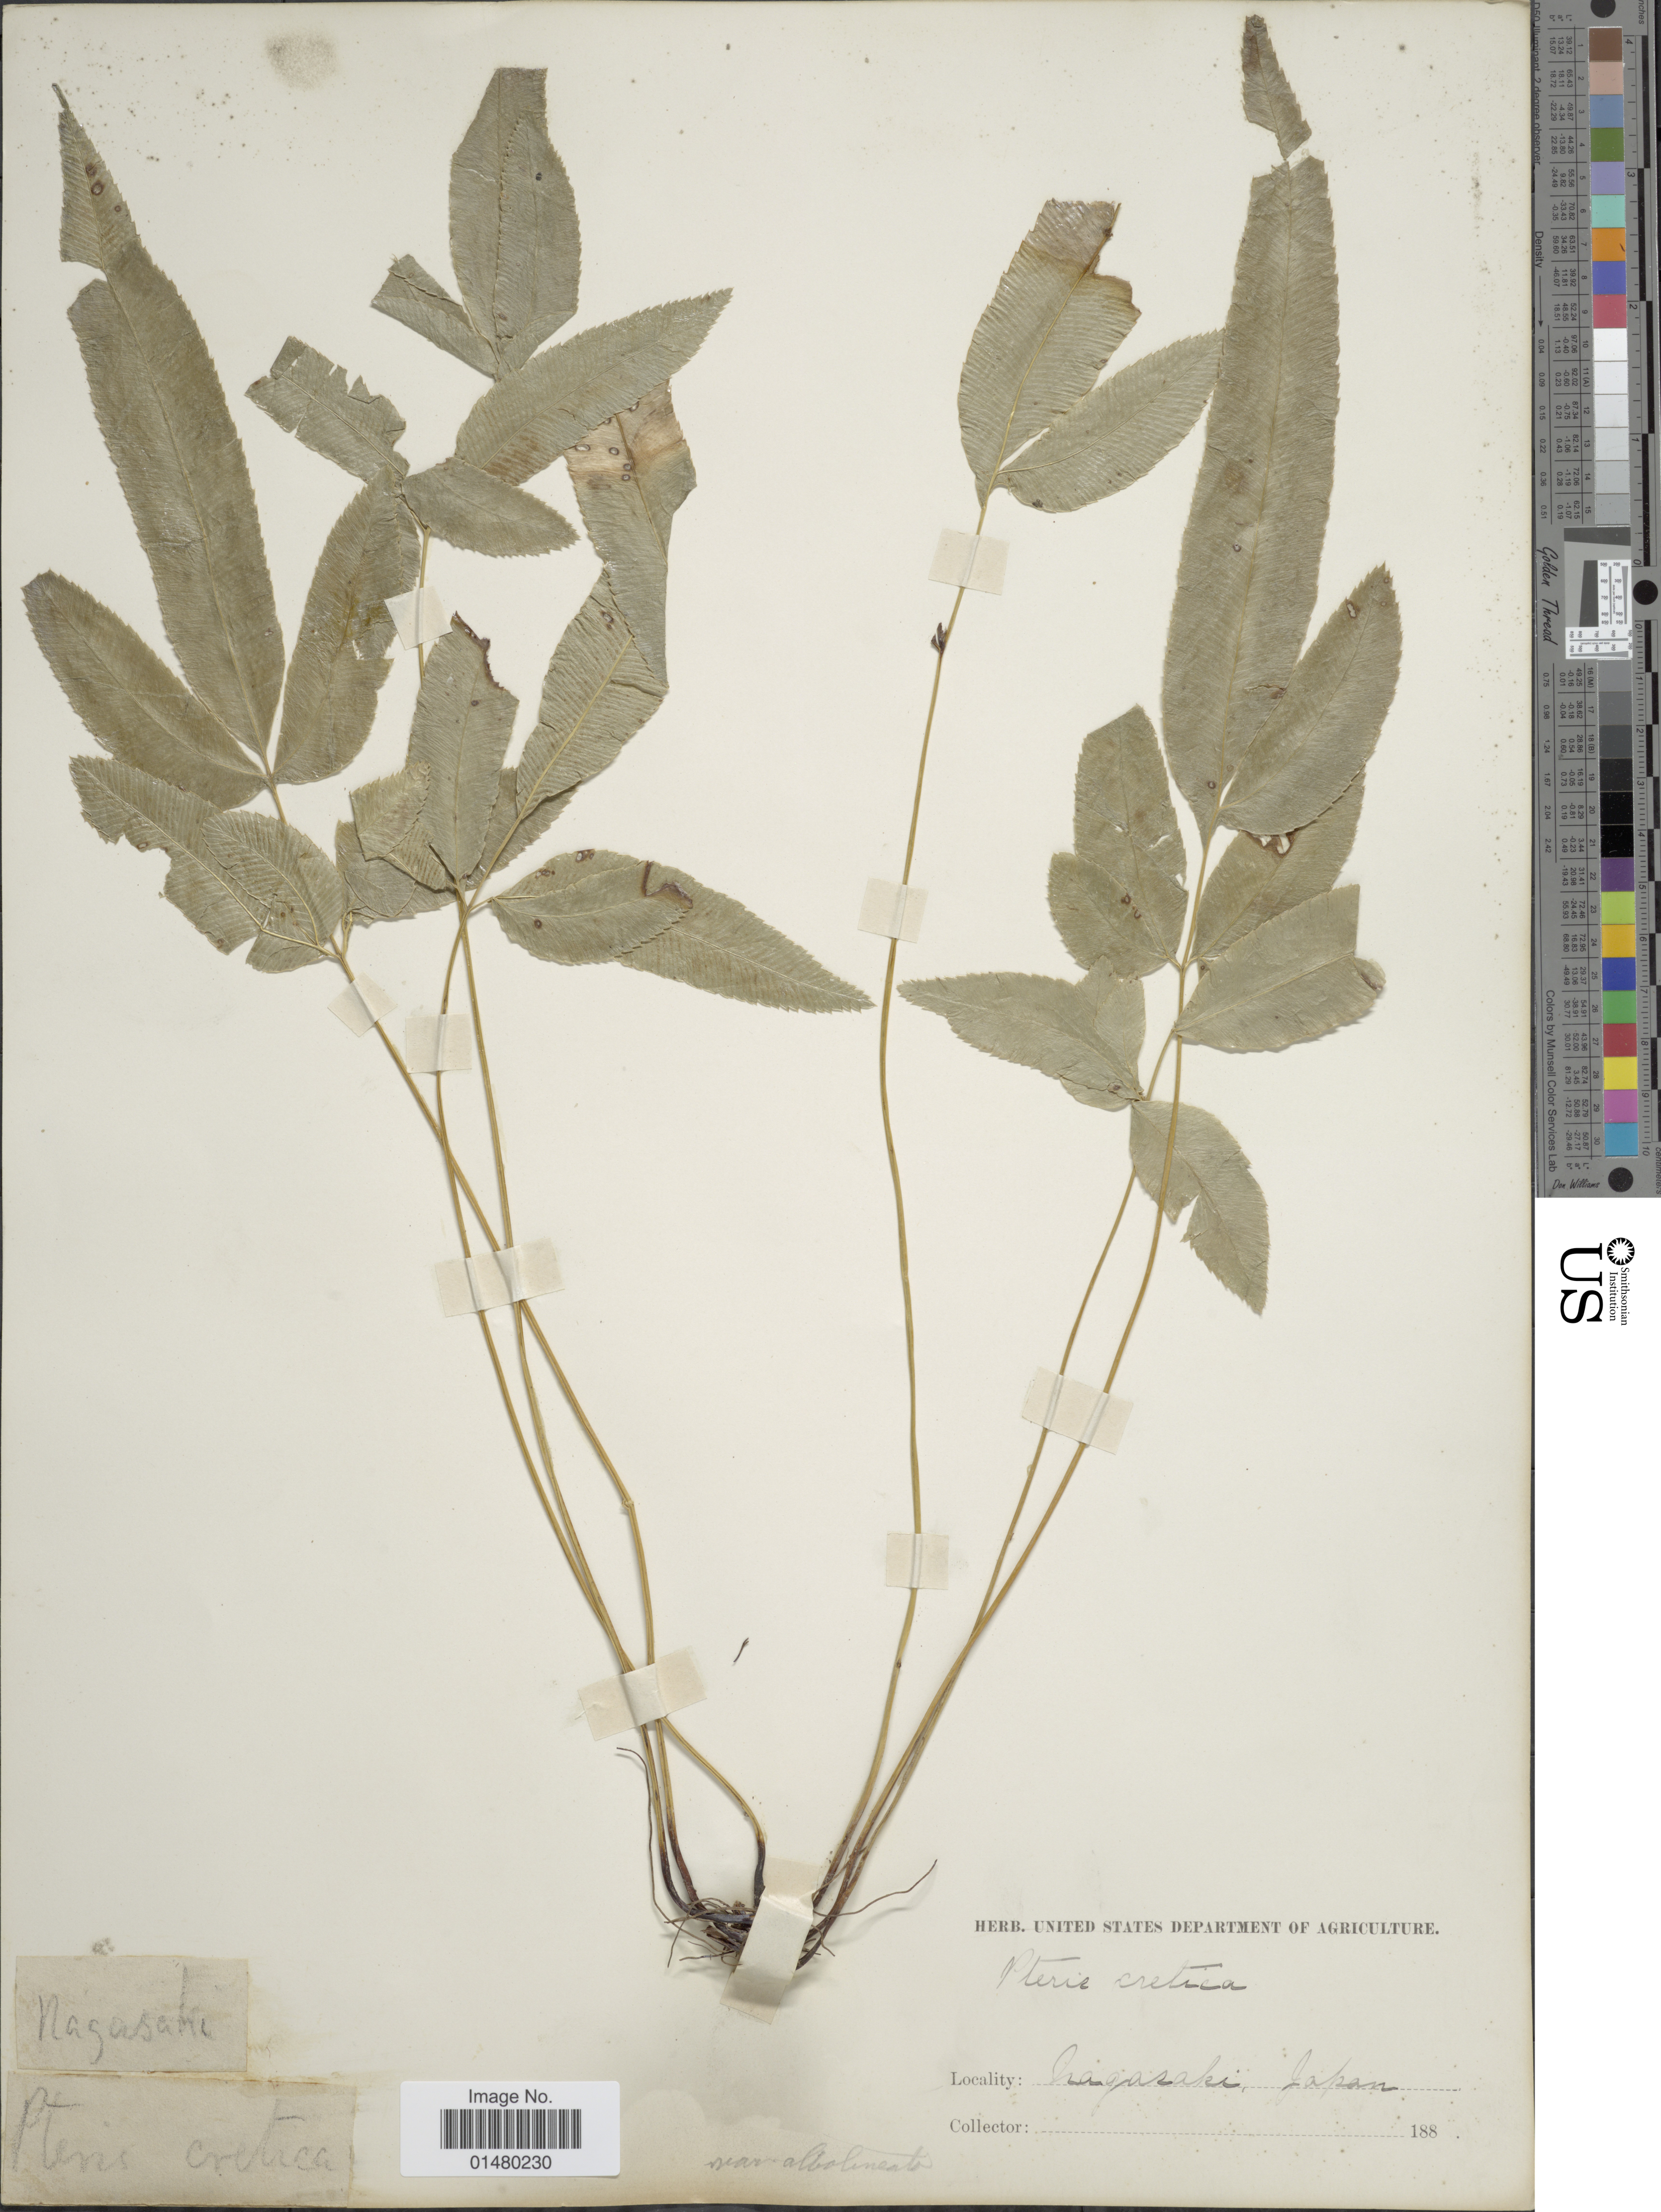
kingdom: Plantae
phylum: Tracheophyta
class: Polypodiopsida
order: Polypodiales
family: Pteridaceae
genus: Pteris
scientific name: Pteris cretica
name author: L.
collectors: Facchini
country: Japan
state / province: Nagasaki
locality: Nagasaki